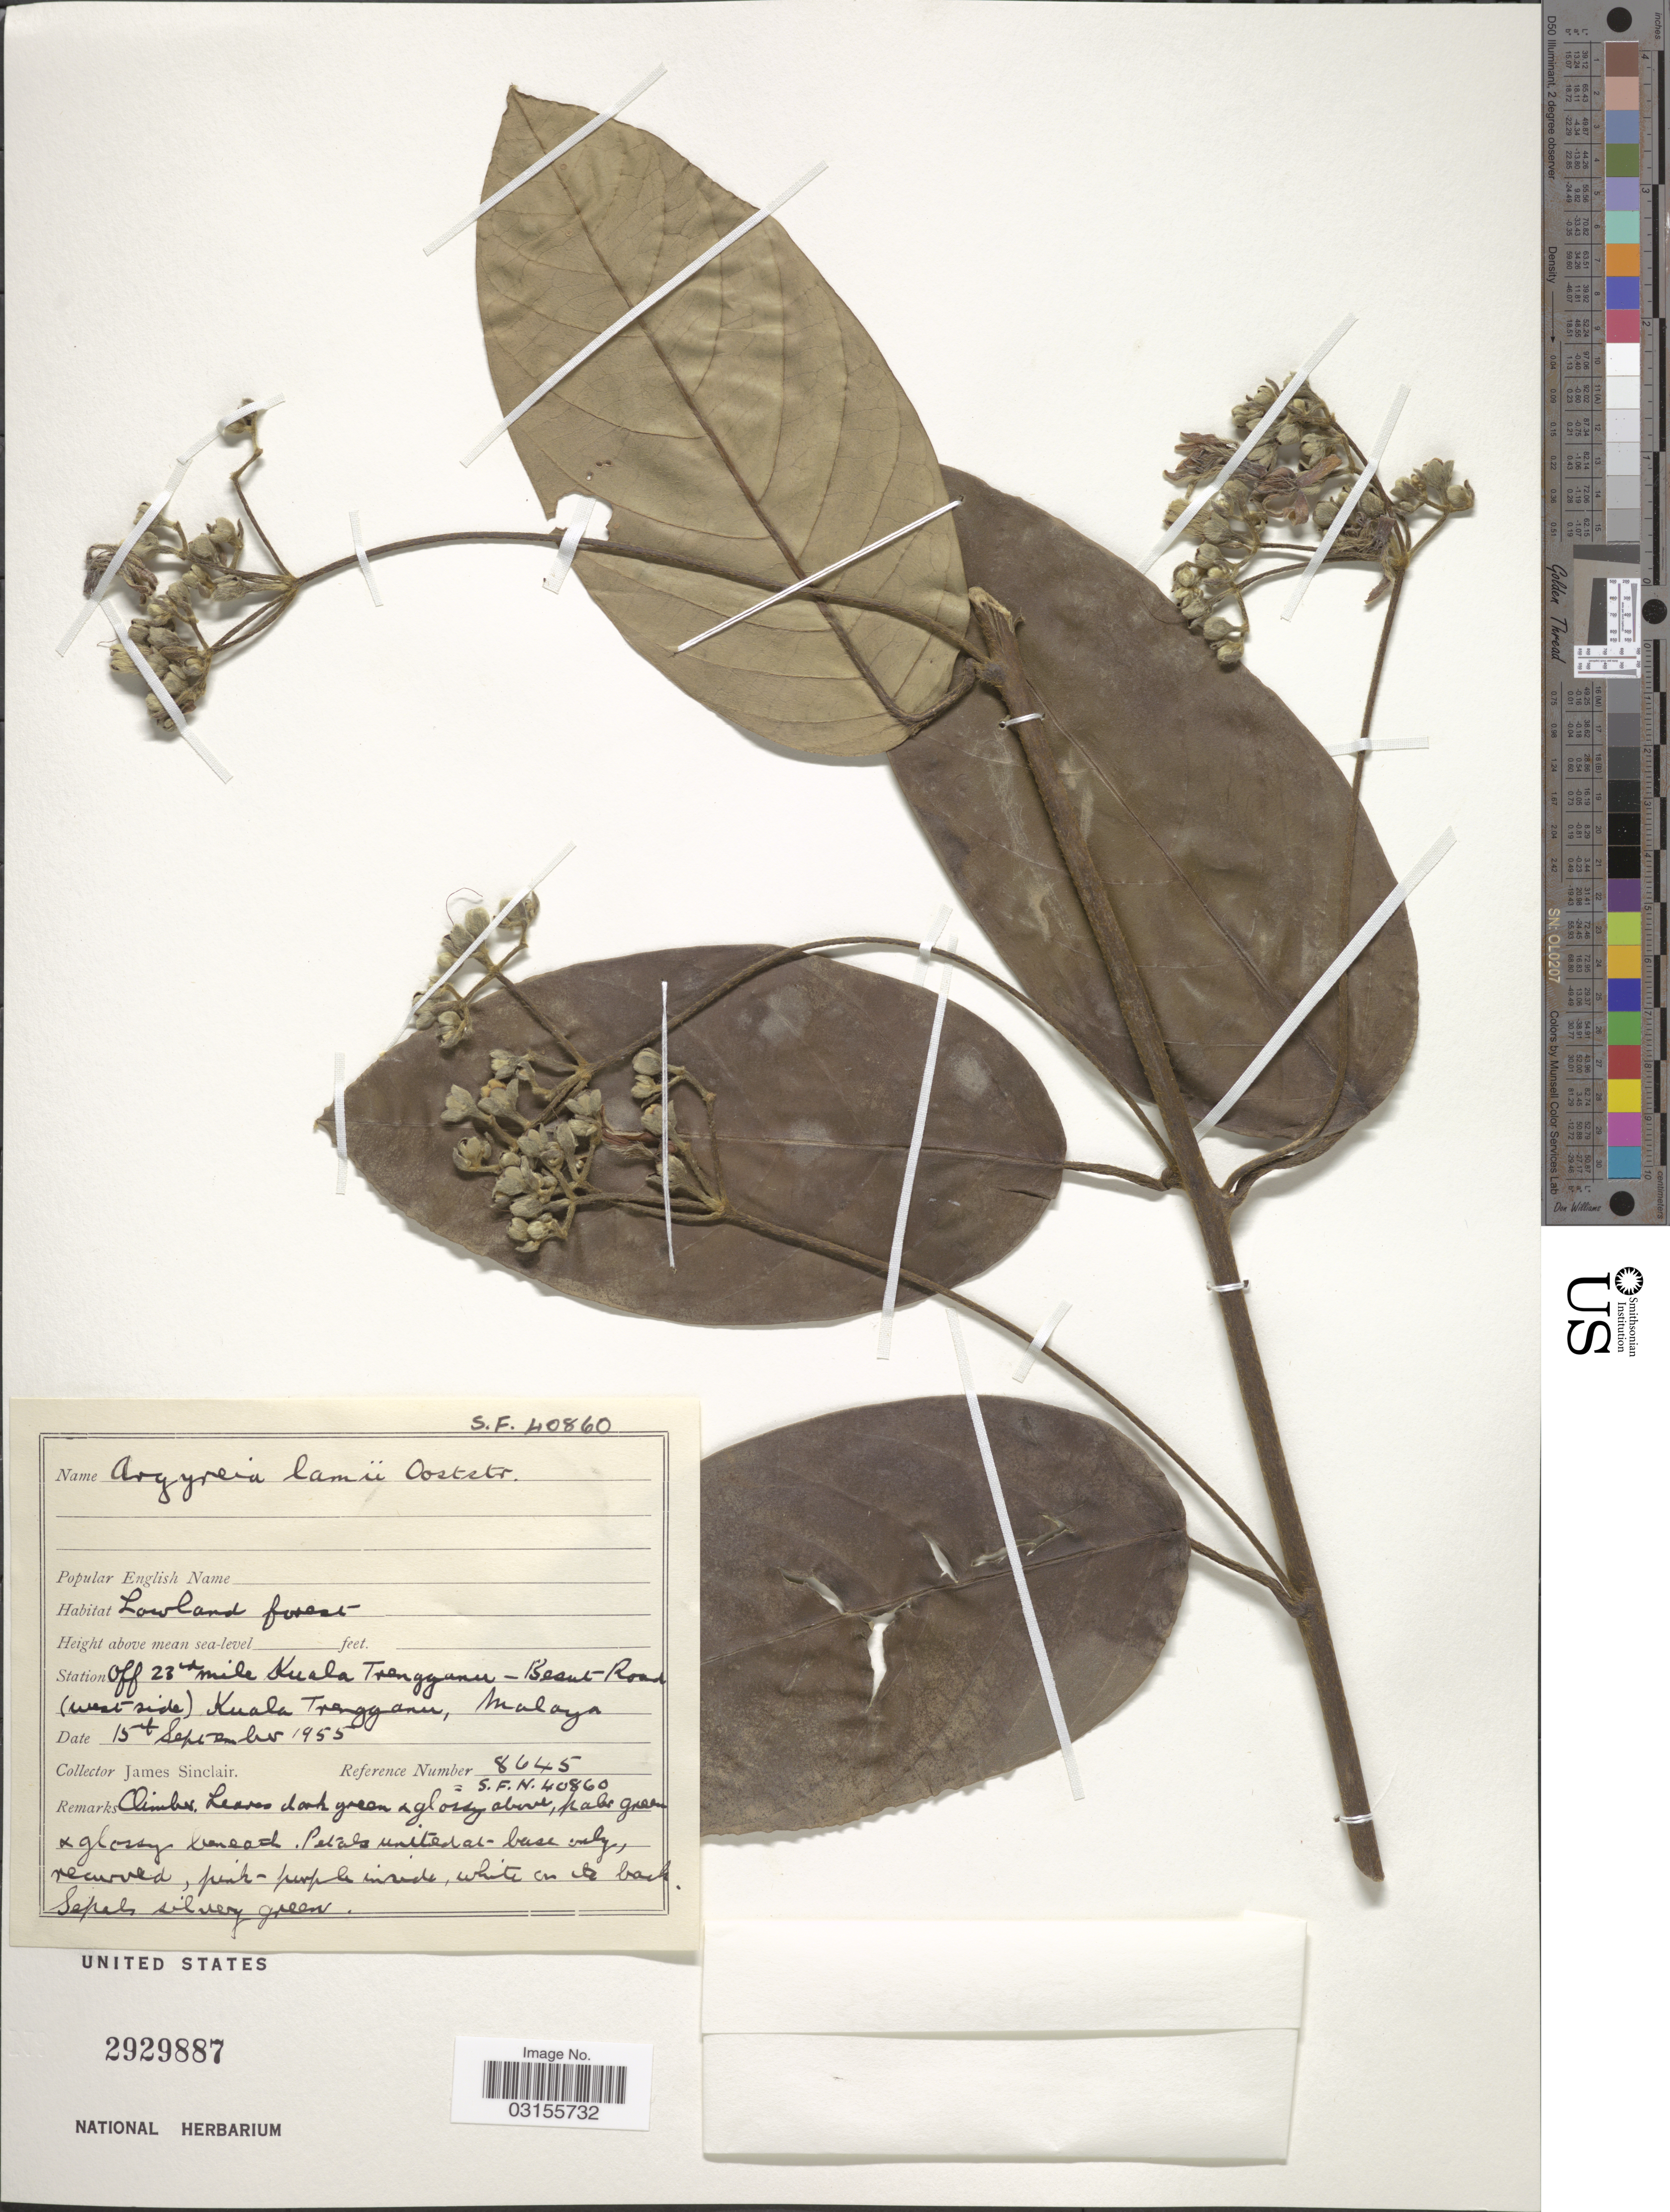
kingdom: Plantae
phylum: Tracheophyta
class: Magnoliopsida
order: Solanales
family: Convolvulaceae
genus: Argyreia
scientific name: Argyreia lamii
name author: Ooststr.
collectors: J. Sinclair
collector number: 8645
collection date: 1955-09-15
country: Malaysia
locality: Station Off 23rd mile Kuala Trengganu-Besut-Road (west-side) Kuala Trengganu, Malaya.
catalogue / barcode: US 2929887